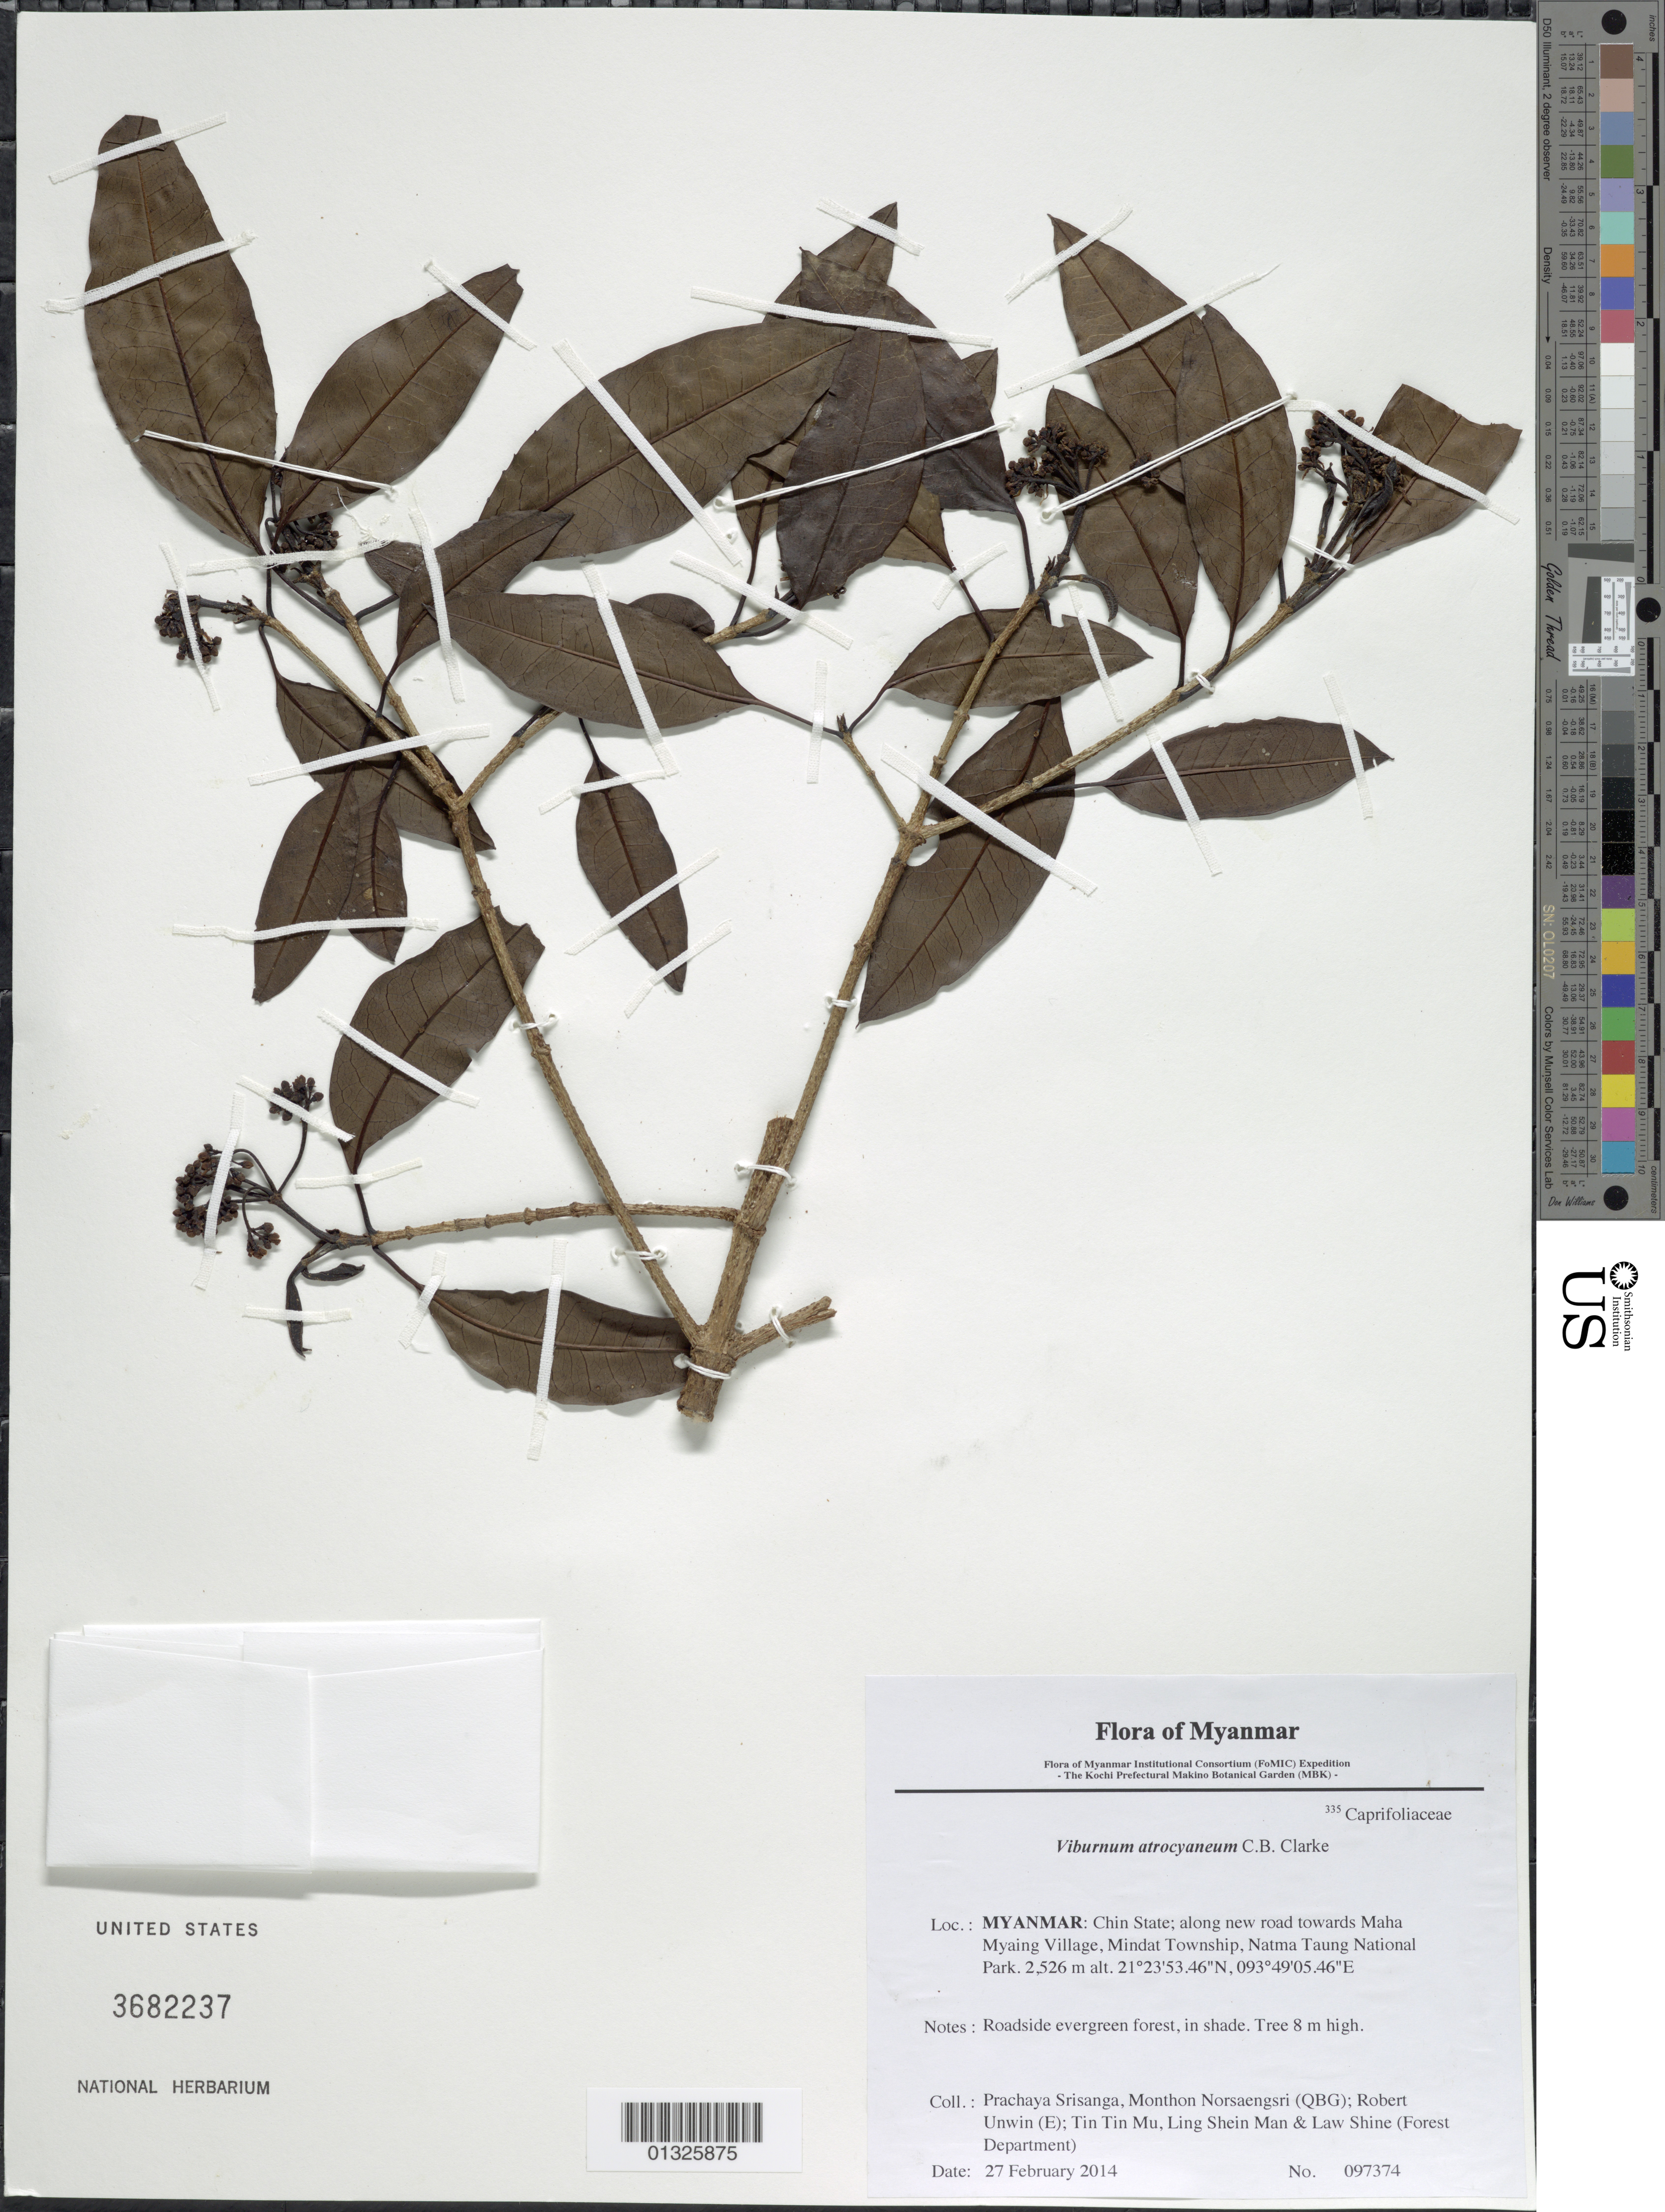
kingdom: Plantae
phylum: Tracheophyta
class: Magnoliopsida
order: Dipsacales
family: Viburnaceae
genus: Viburnum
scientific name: Viburnum atrocyaneum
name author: C.B. Clarke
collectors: P. Srisanga, M. Norsaengsri, R. Unwin, Tin Tin Mu, Ling Shein Man & L. Shine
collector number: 97374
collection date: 2014-02-27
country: Myanmar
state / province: Chin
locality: Along new road towards Maha Myaing Village, Mindat Township, Natma Taung National Park.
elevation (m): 2526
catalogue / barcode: US 3682237